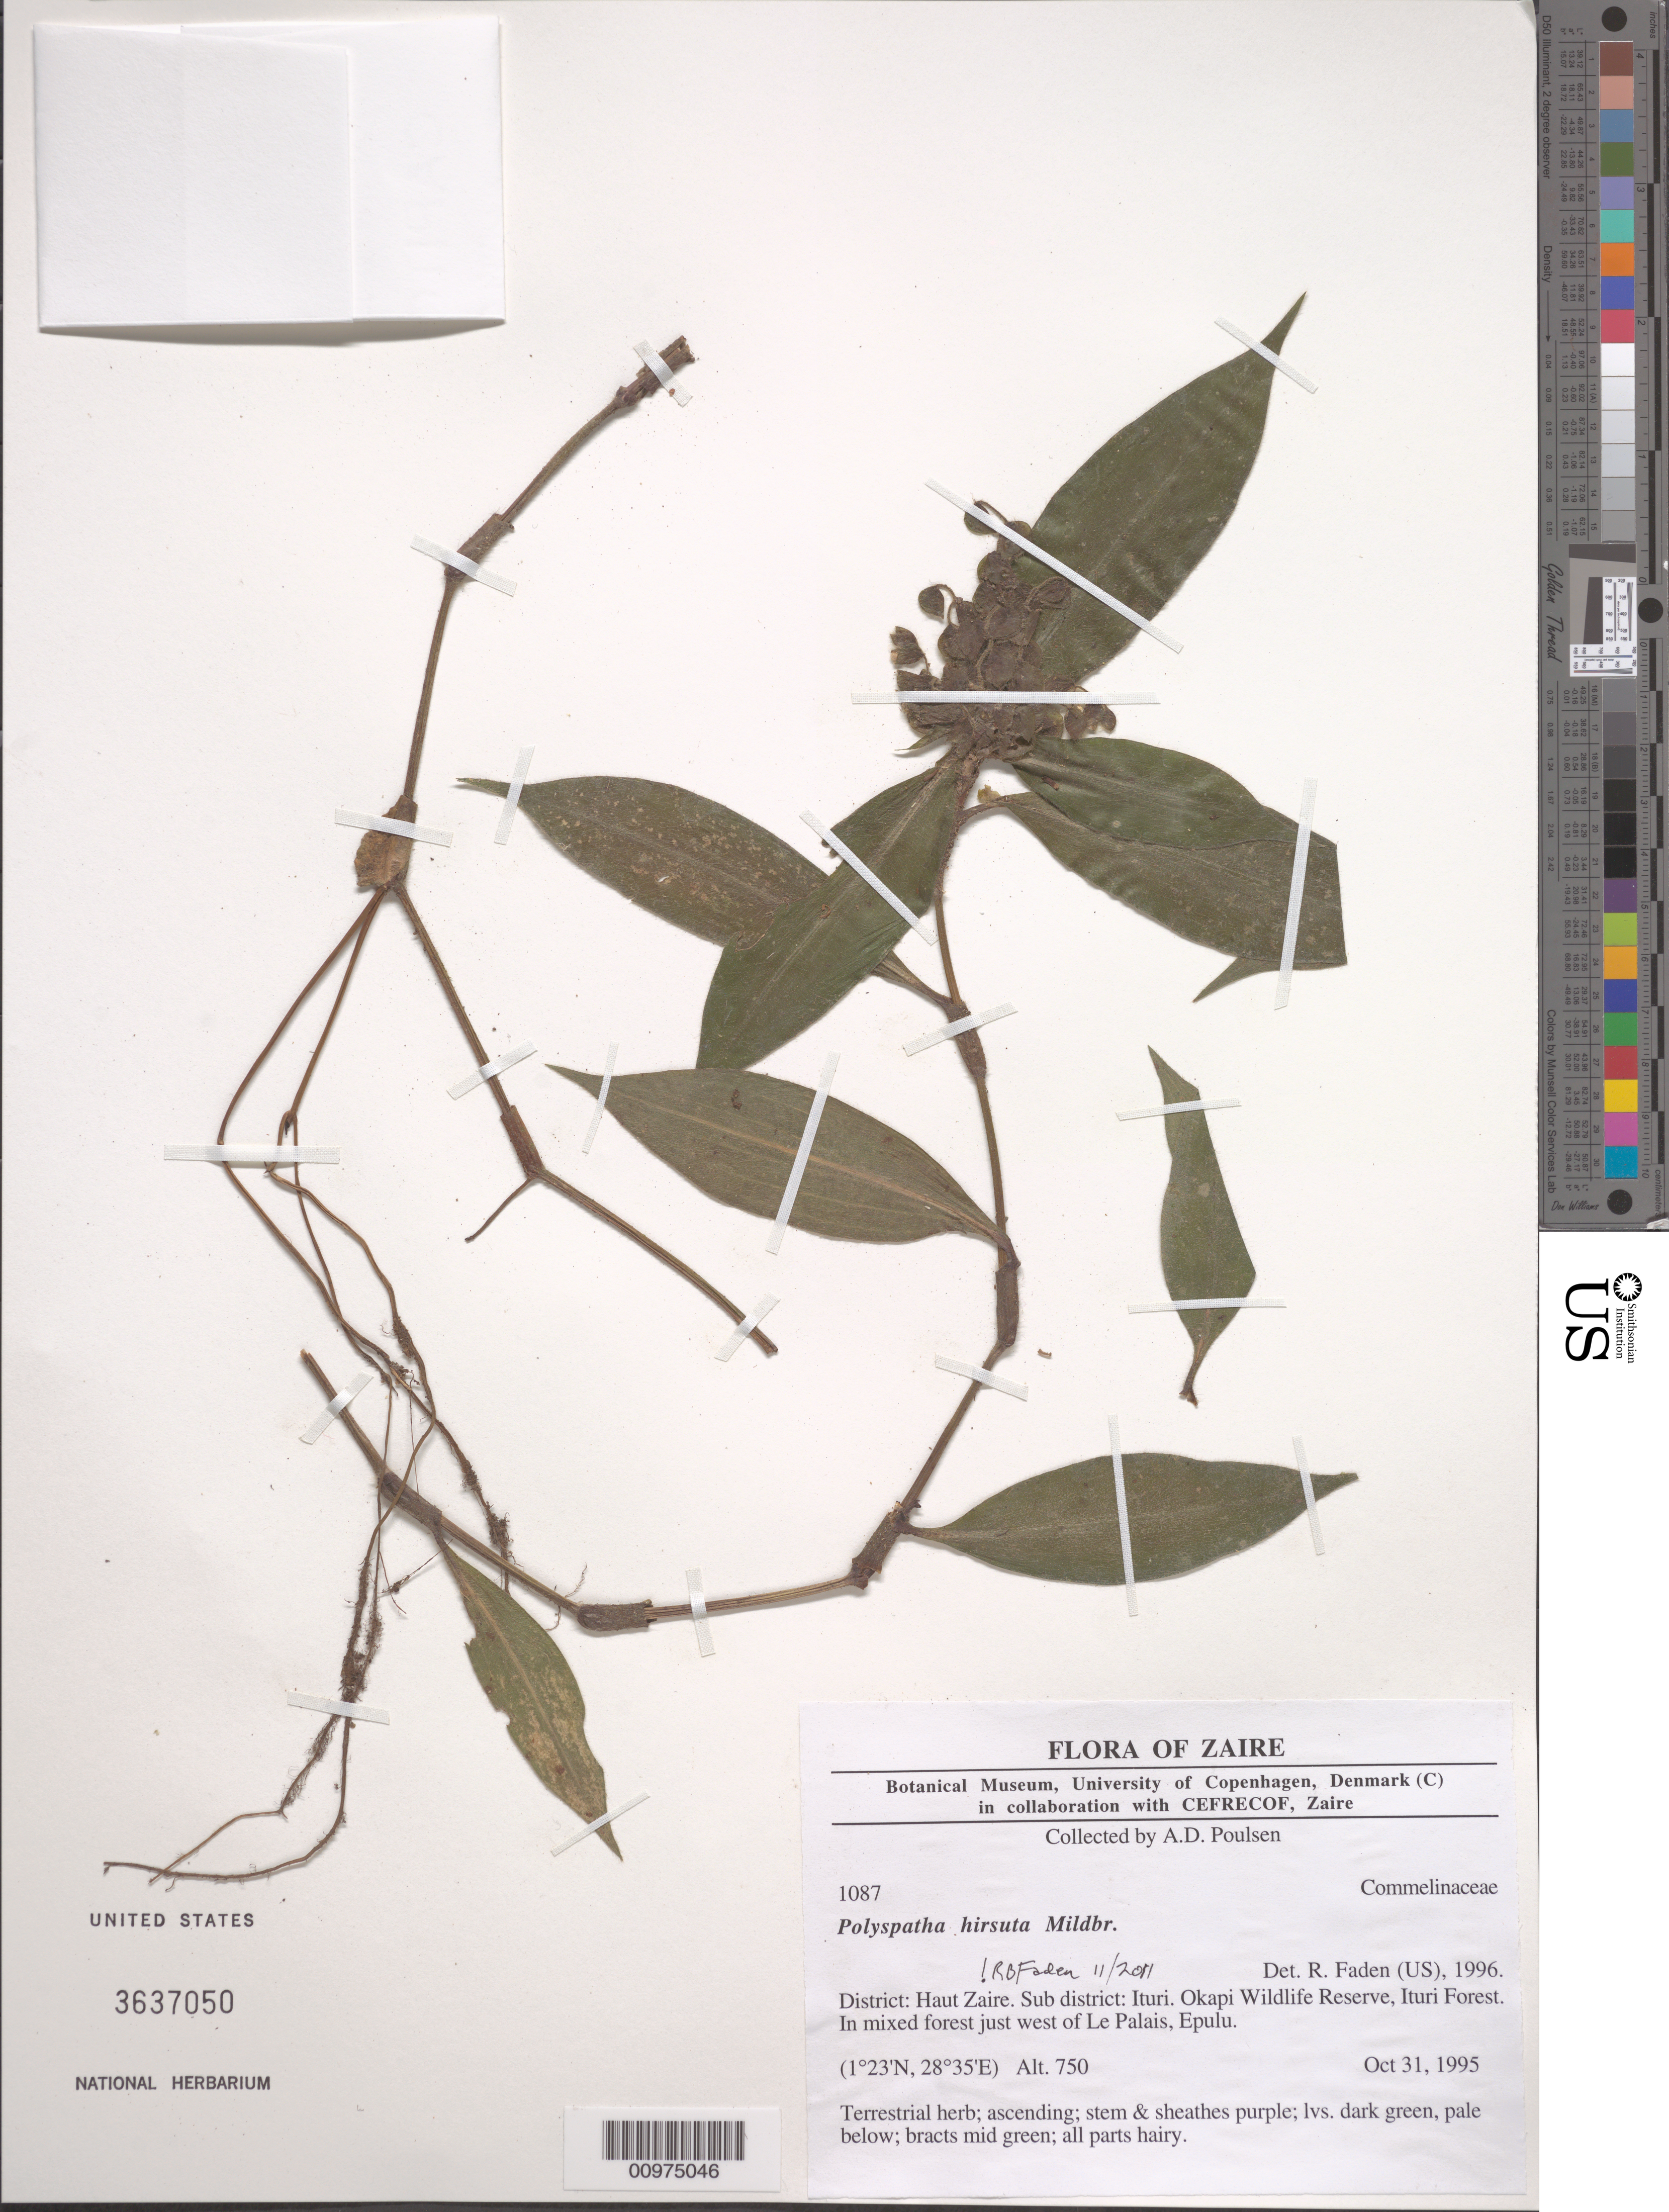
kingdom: Plantae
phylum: Tracheophyta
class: Liliopsida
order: Commelinales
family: Commelinaceae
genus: Polyspatha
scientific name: Polyspatha hirsuta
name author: Mildbr.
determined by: Faden, Robert B., (US), Smithsonian Institution - National Museum of Natural History (UNITED STATES)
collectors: A. Poulsen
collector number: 1087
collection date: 1995-10-31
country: Congo, Democratic Republic of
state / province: Nord-Kivu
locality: Okapi Wildlife Reserve, Ituri Forest. In mixed forest just west of Le Palais, Epulu.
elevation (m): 750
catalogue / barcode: US 3637050